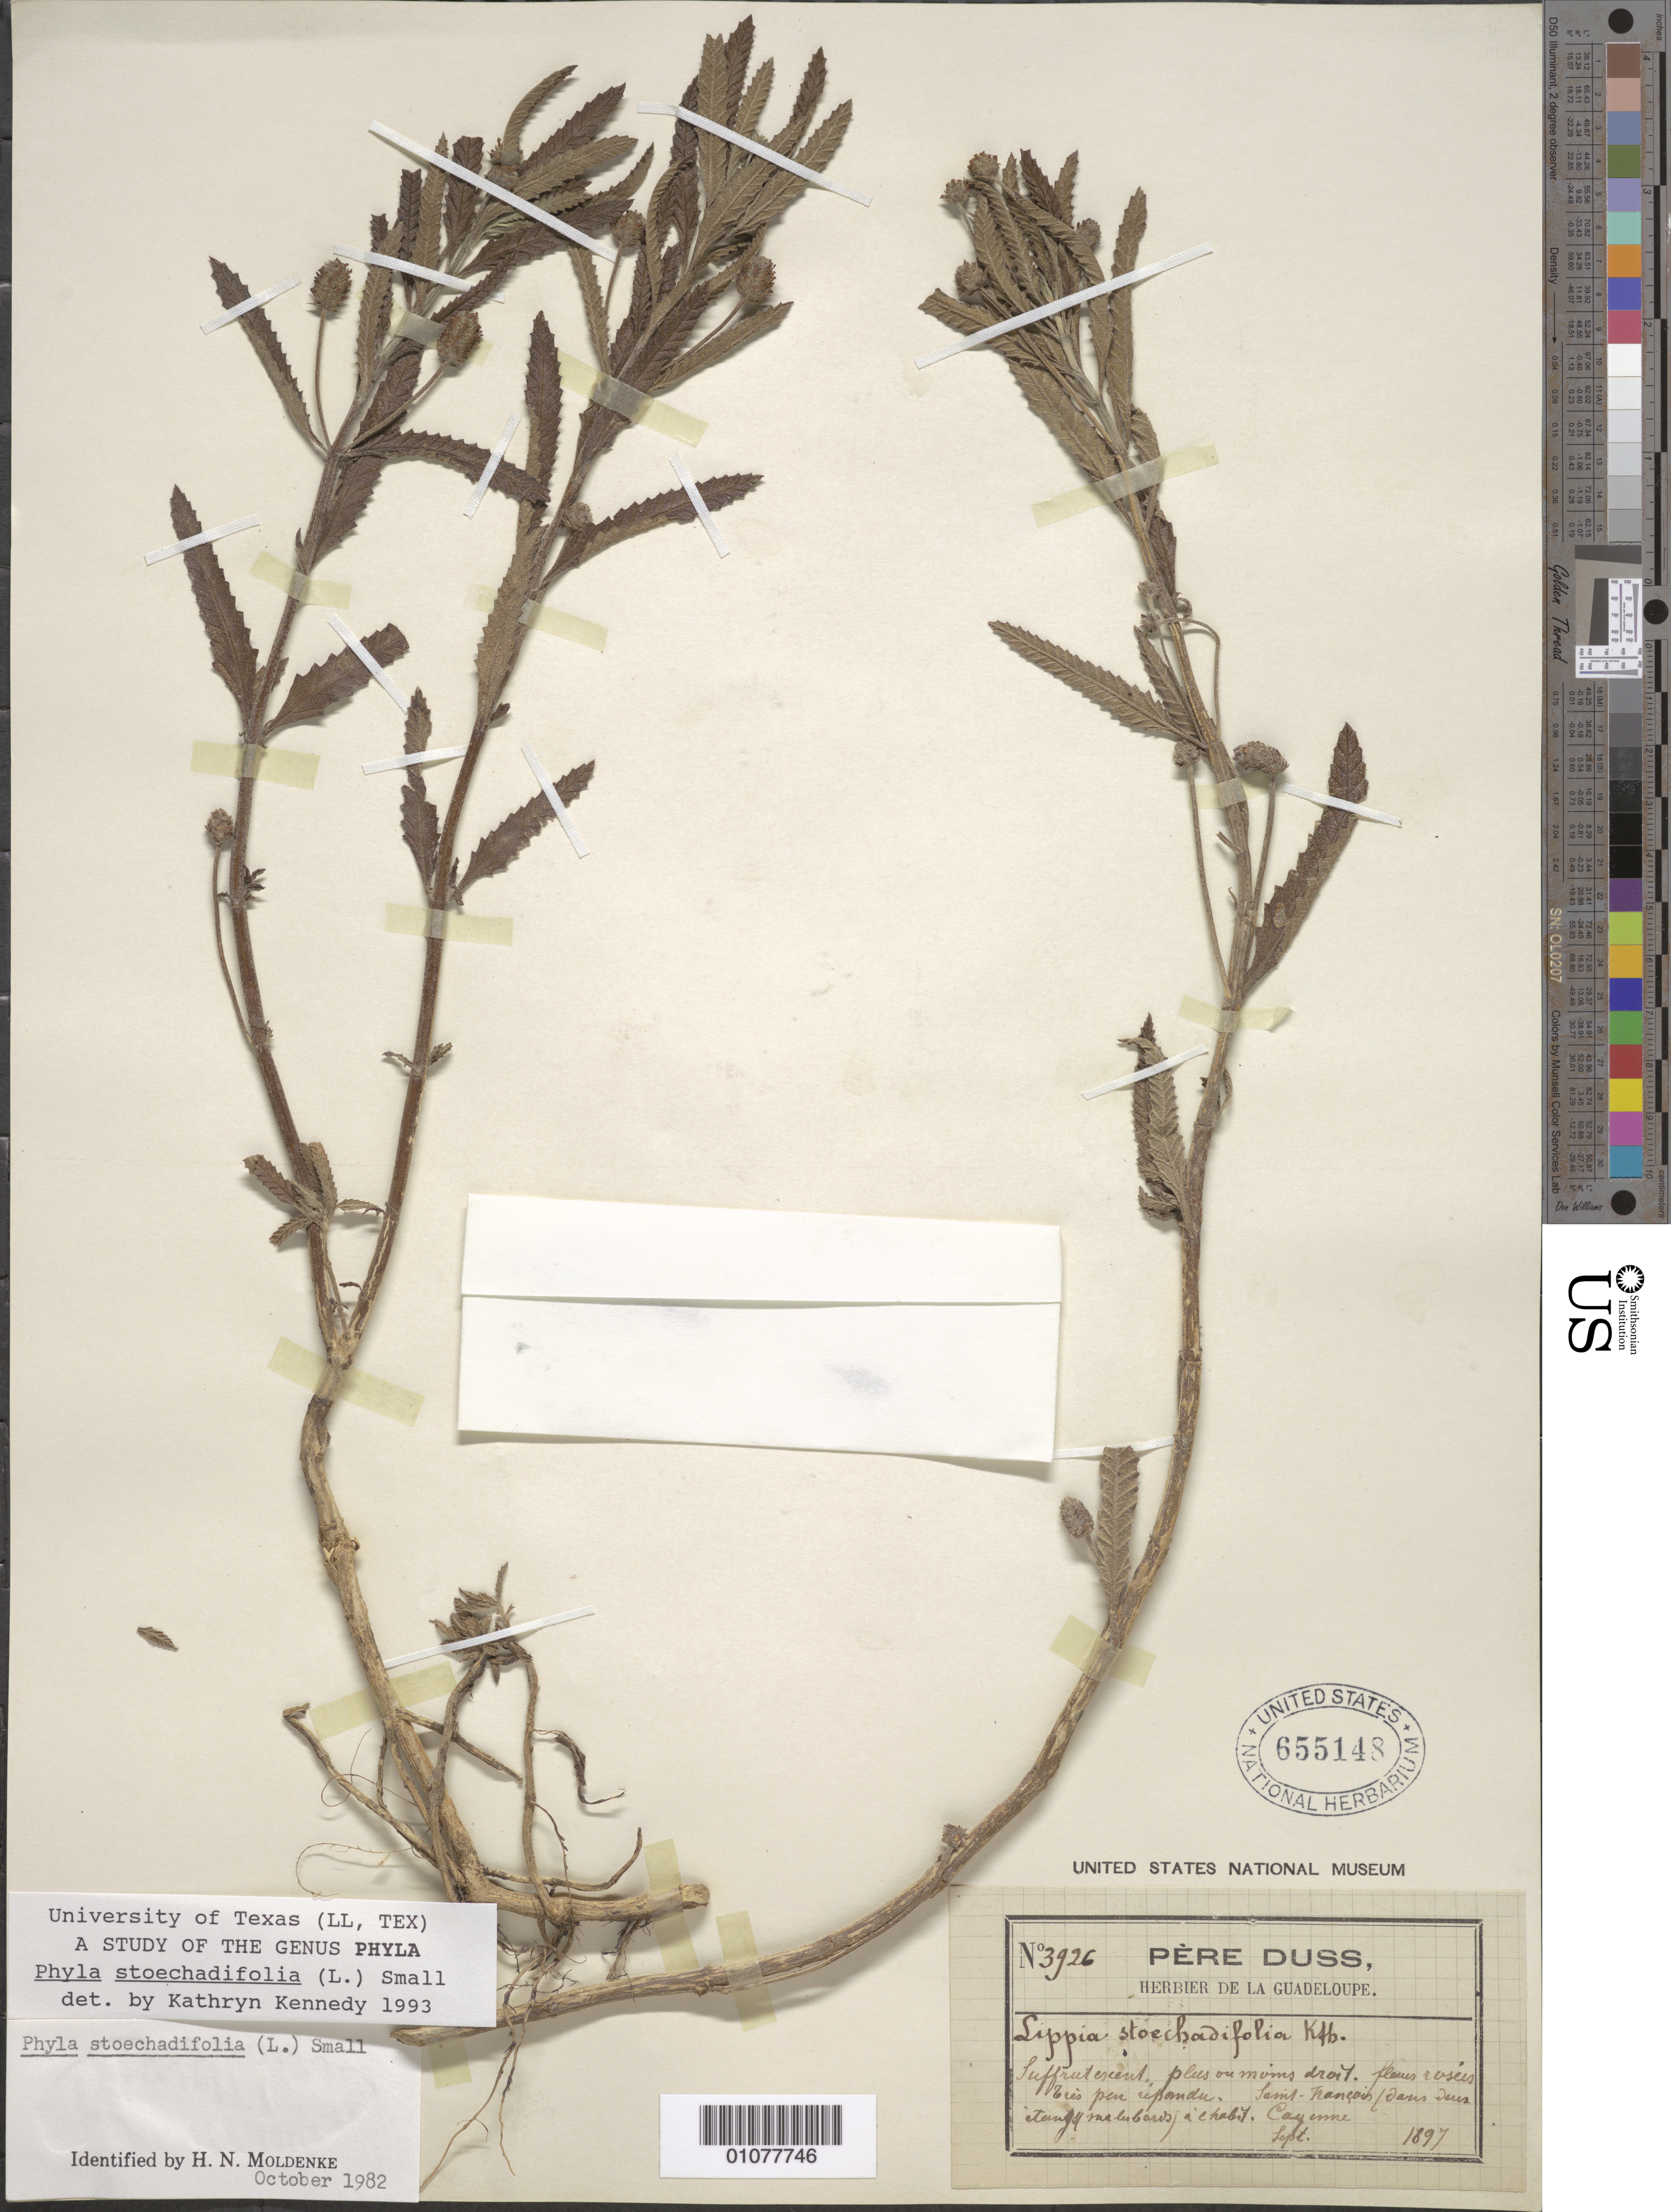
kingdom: Plantae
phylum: Tracheophyta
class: Magnoliopsida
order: Lamiales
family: Verbenaceae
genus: Phyla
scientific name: Phyla stoechadifolia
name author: (L.) Small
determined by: Kennedy, K.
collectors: Père Duss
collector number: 3926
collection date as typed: Sep 1897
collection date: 1897-09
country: Guadeloupe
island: Basse Terre [Guadeloupe]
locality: Saint-Francois/Dans etang Malubaros a chab__. Cayenne.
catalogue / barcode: US 655148